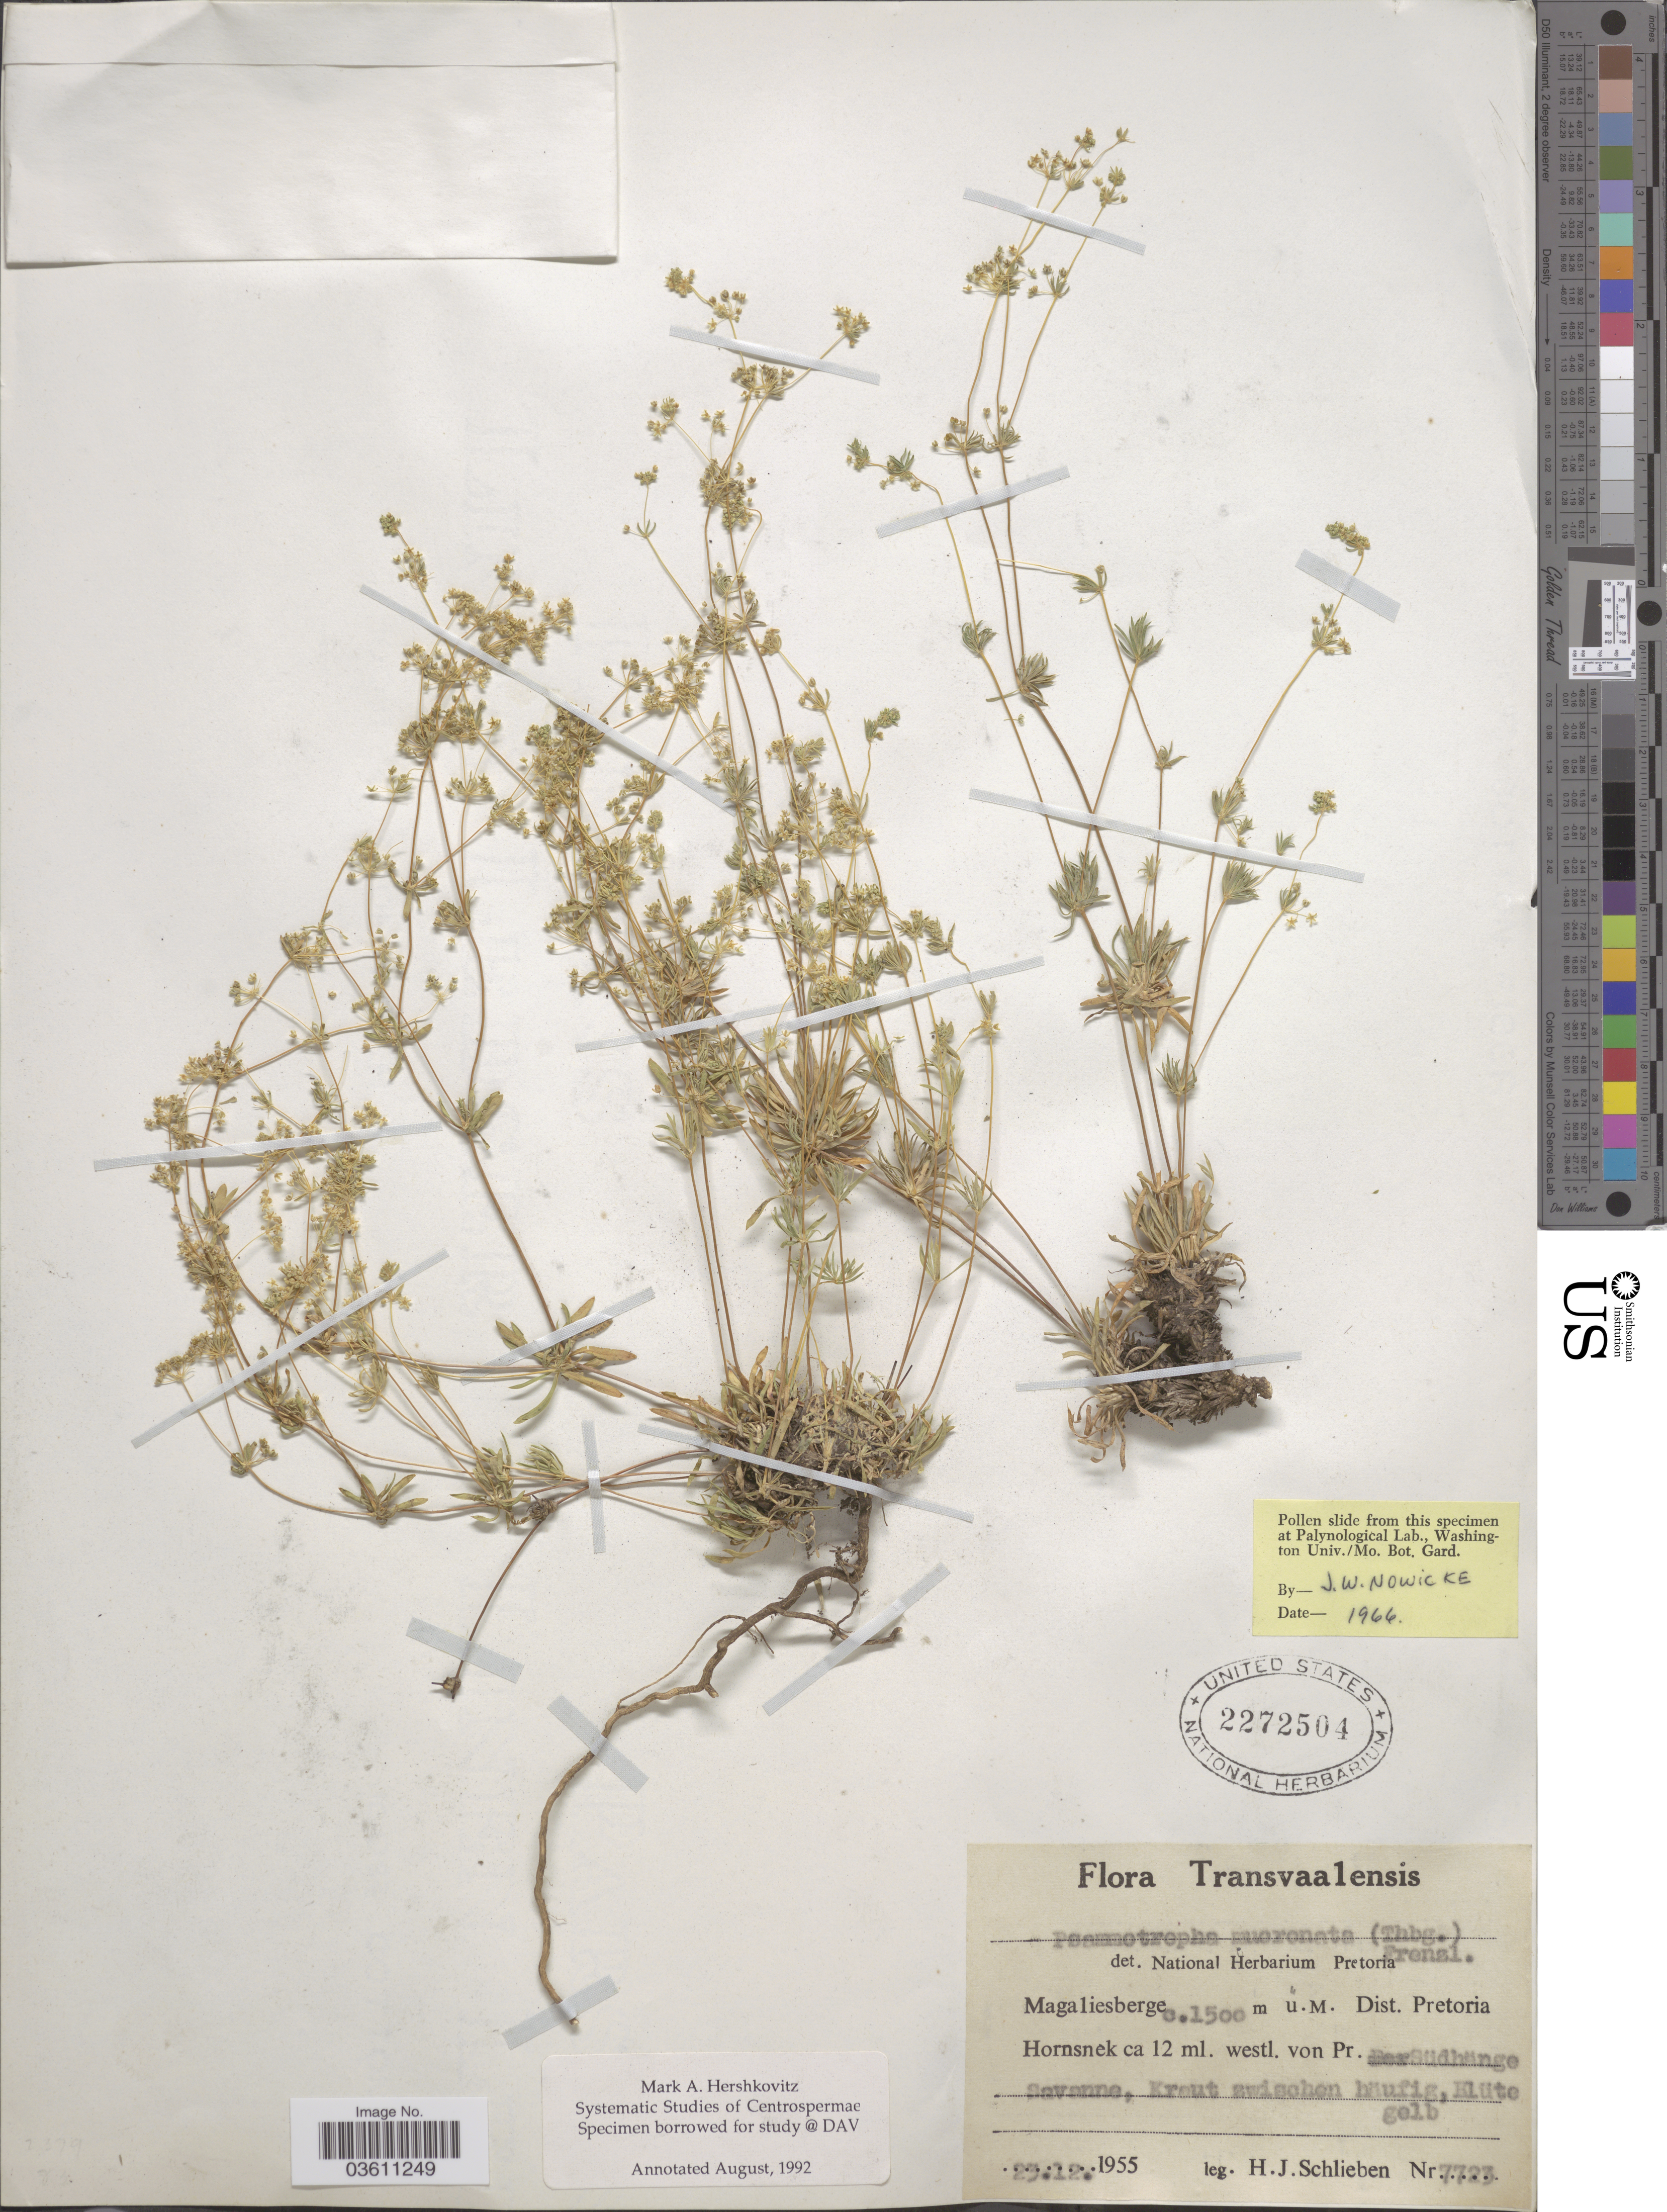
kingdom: Plantae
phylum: Tracheophyta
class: Magnoliopsida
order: Caryophyllales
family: Molluginaceae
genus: Psammotropha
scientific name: Psammotropha mucronata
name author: (Thunb.) Fenzl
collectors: H. J. Schlieben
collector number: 7723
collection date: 1955-12-23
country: South Africa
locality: Transvaalensis. Magaliesberge. Dist. Pretoria Hornsnek ca 12 ml. westl. von Pr.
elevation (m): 1500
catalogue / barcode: US 2272504